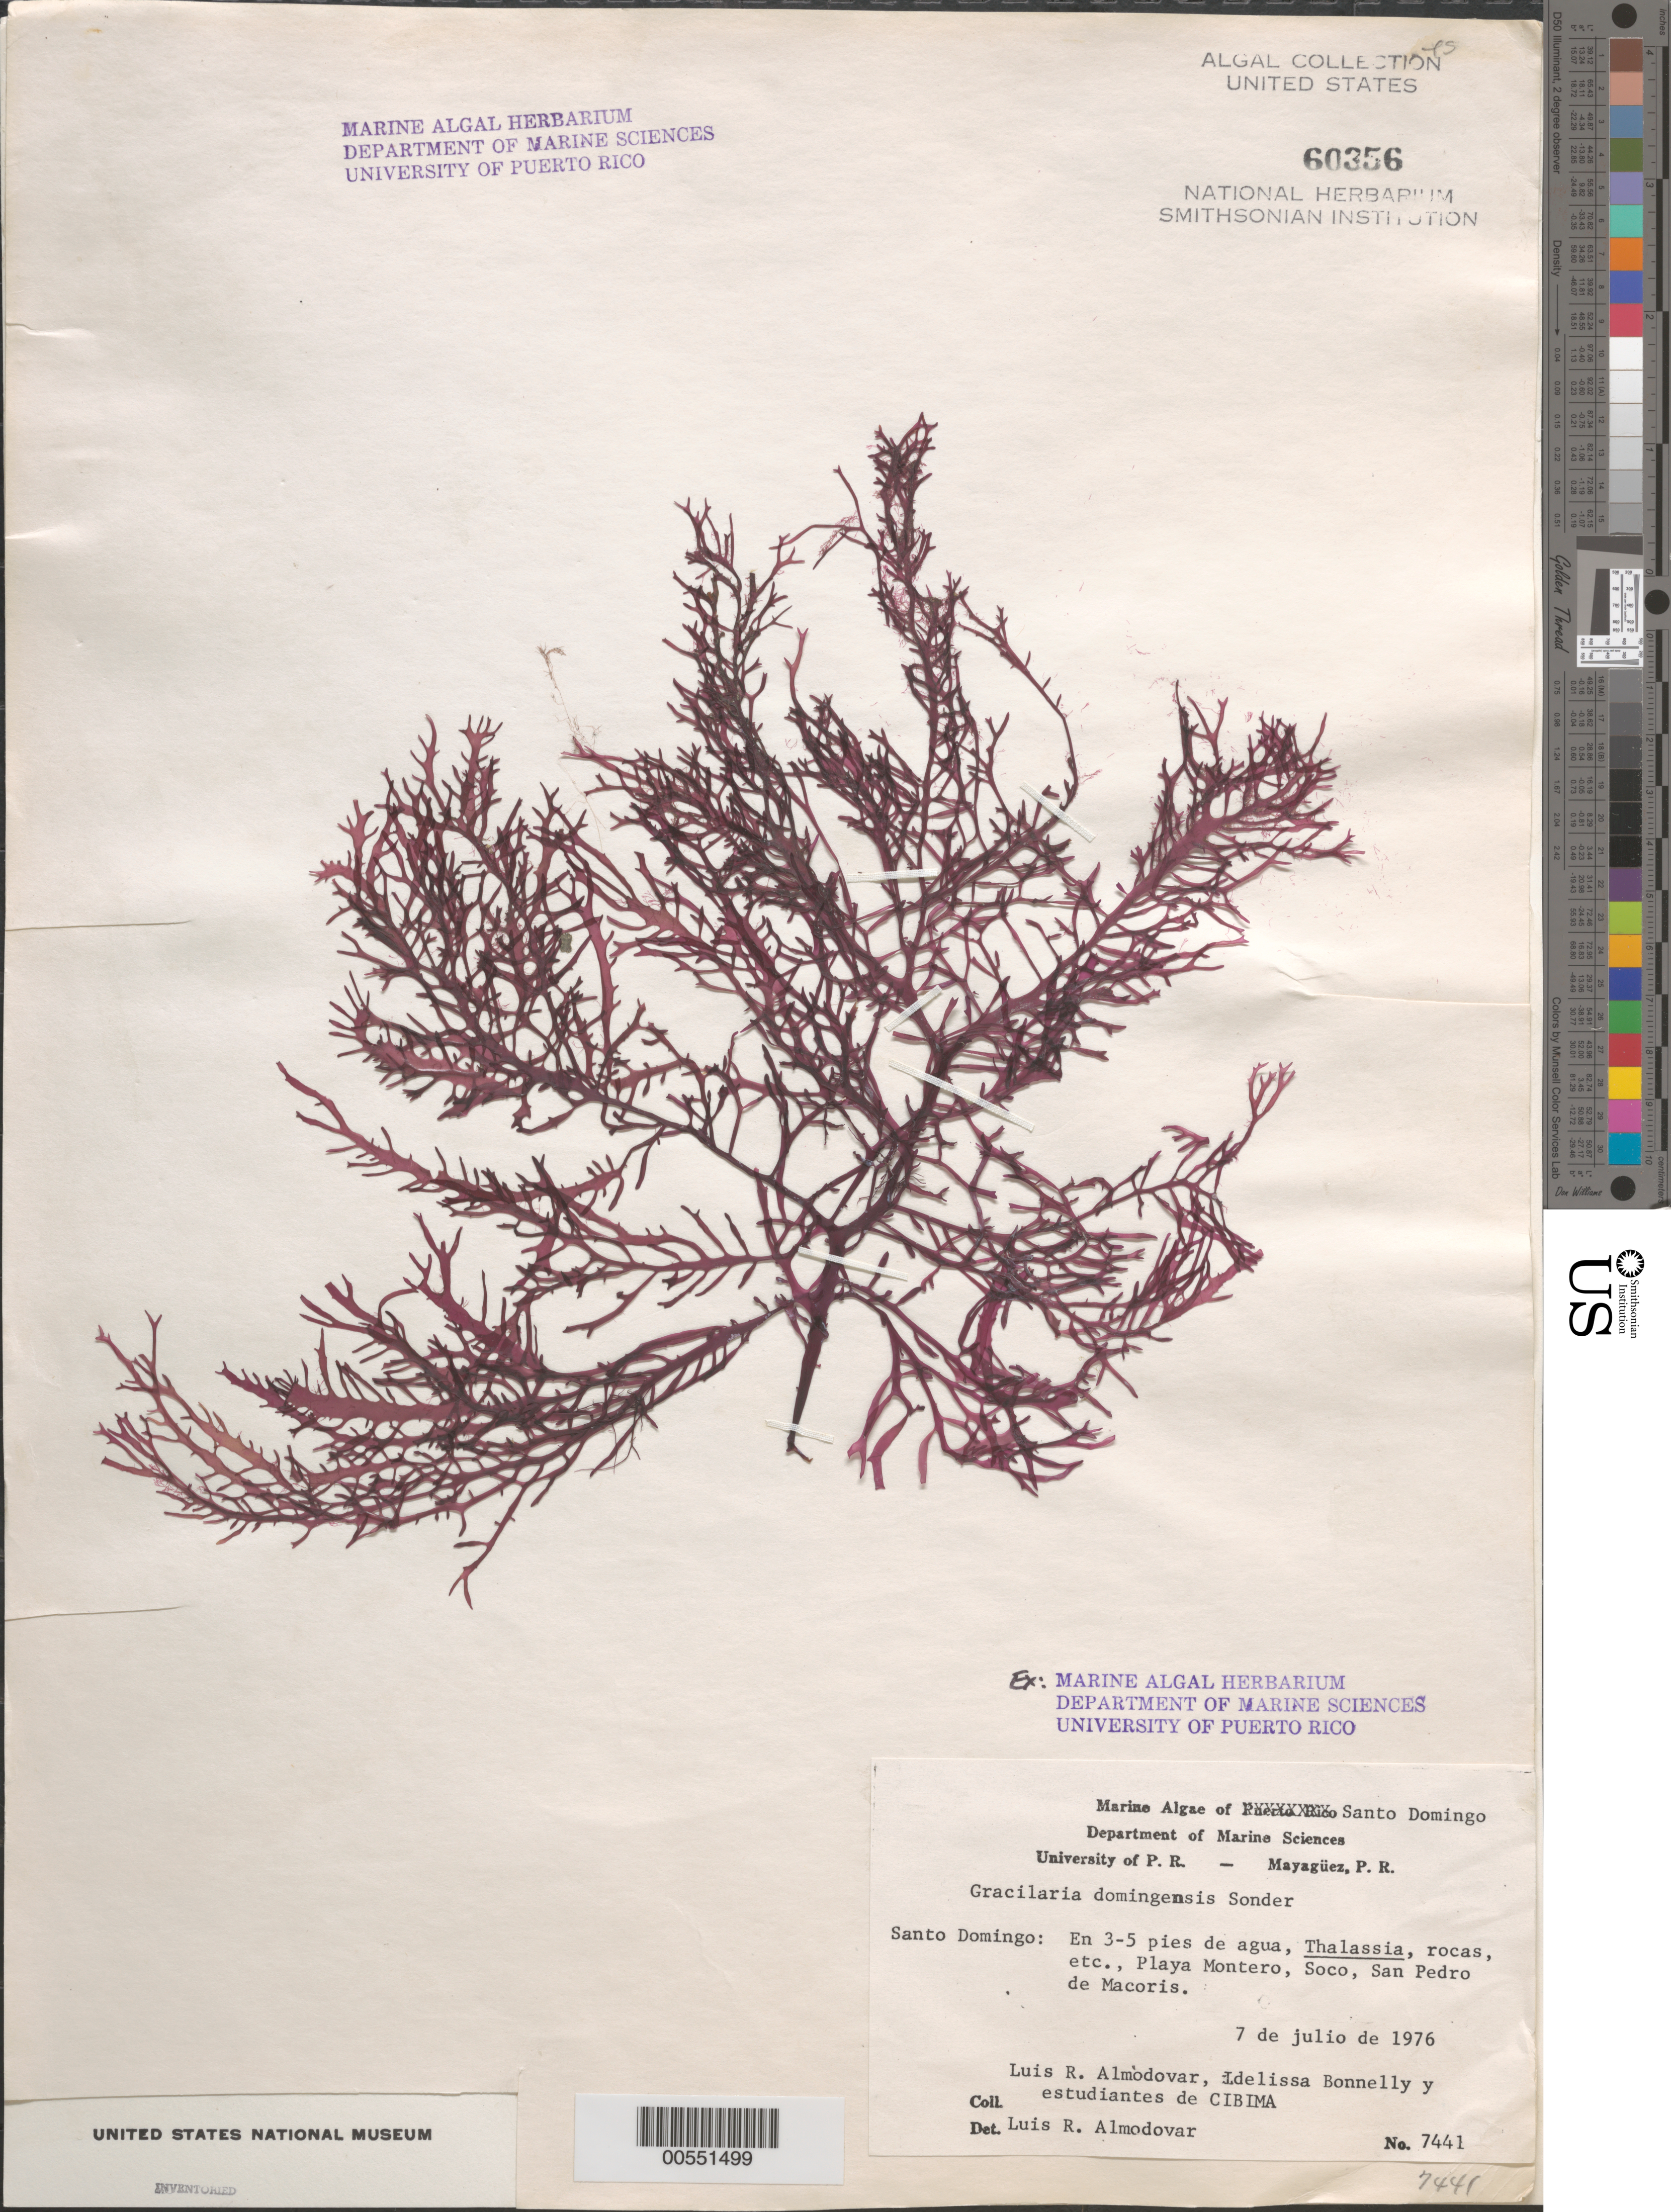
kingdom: Plantae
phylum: Rhodophyta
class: Florideophyceae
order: Gracilariales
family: Gracilariaceae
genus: Gracilaria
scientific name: Gracilaria domingensis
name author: (Kütz.) O.G. Sond. in Dickie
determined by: Almodovar, L. R.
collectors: L. Almodovar, I. Bonnelly & Cibima Students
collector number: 7441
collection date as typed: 07 Jul 1976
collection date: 1976-07-07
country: Dominican Republic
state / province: San Pedro de Macorís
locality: Playa Montero, Soco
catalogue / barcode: US 60356